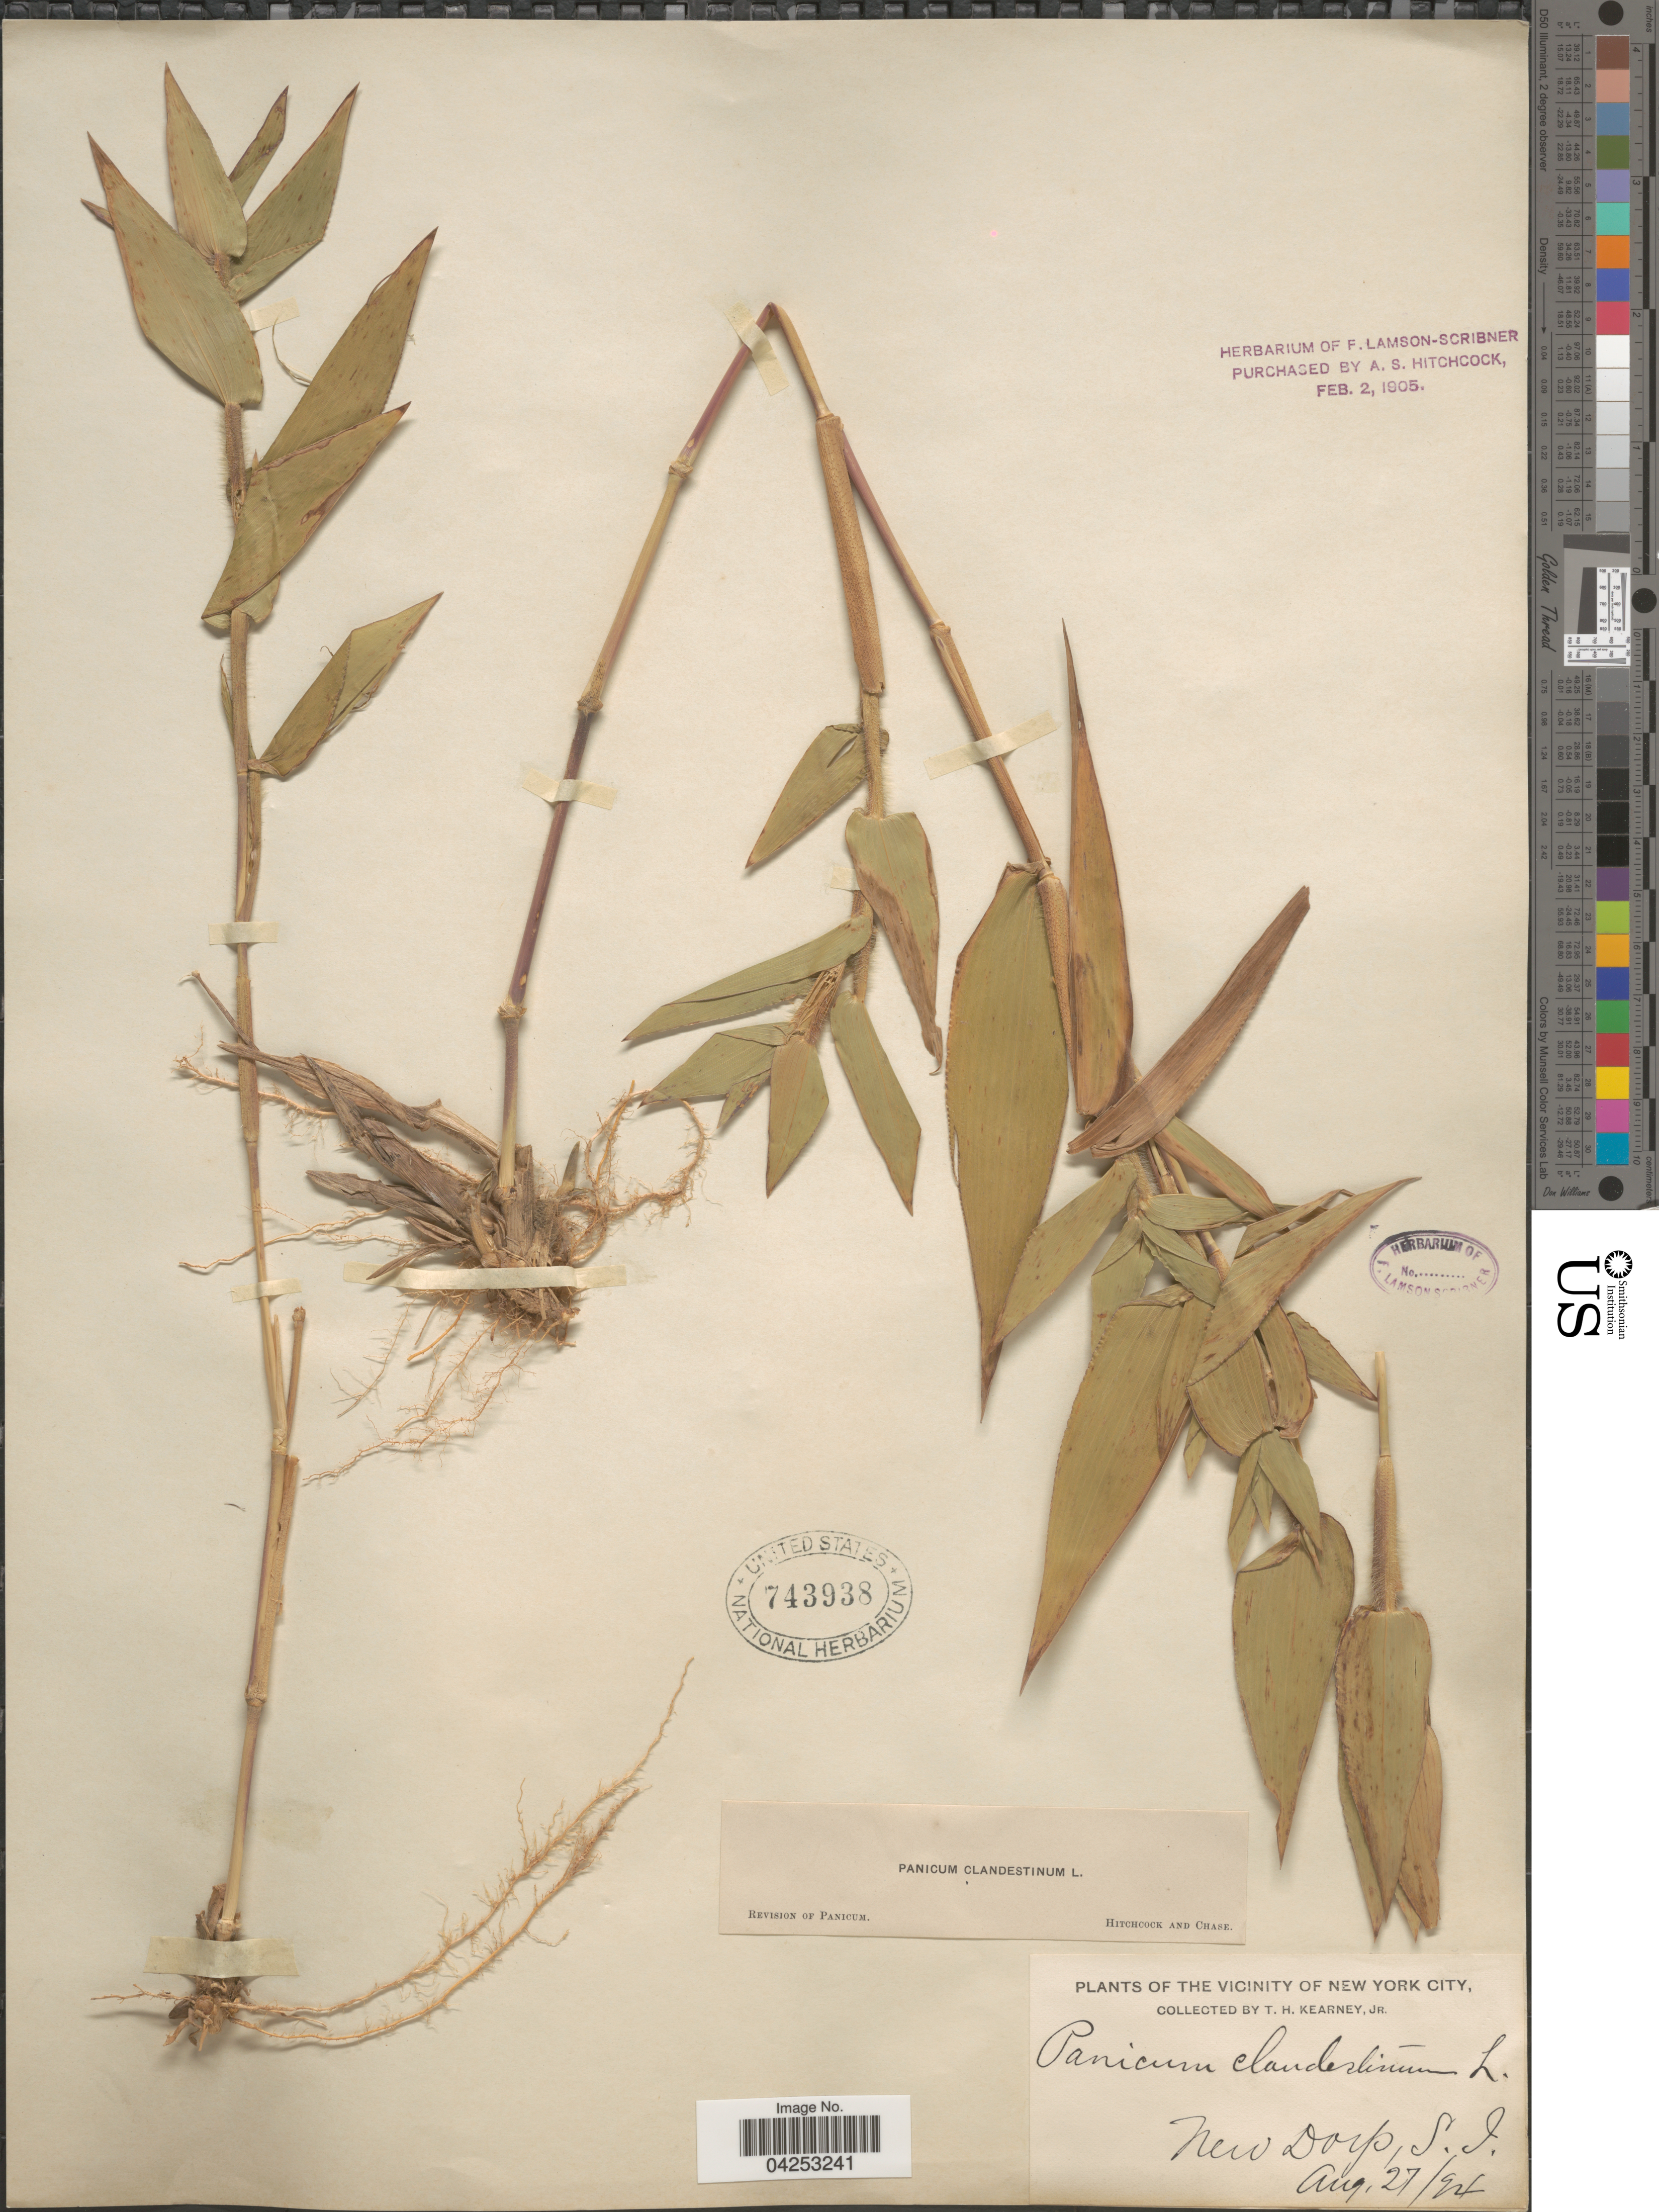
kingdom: Plantae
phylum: Tracheophyta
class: Liliopsida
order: Poales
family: Poaceae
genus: Dichanthelium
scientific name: Dichanthelium clandestinum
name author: (L.) Gould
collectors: T. H. Kearney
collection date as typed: Transcribed d/m/y: 27/8/94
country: United States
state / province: New York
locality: In the Vicinity of New York City. New Dorp, S. I.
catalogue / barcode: US 743938